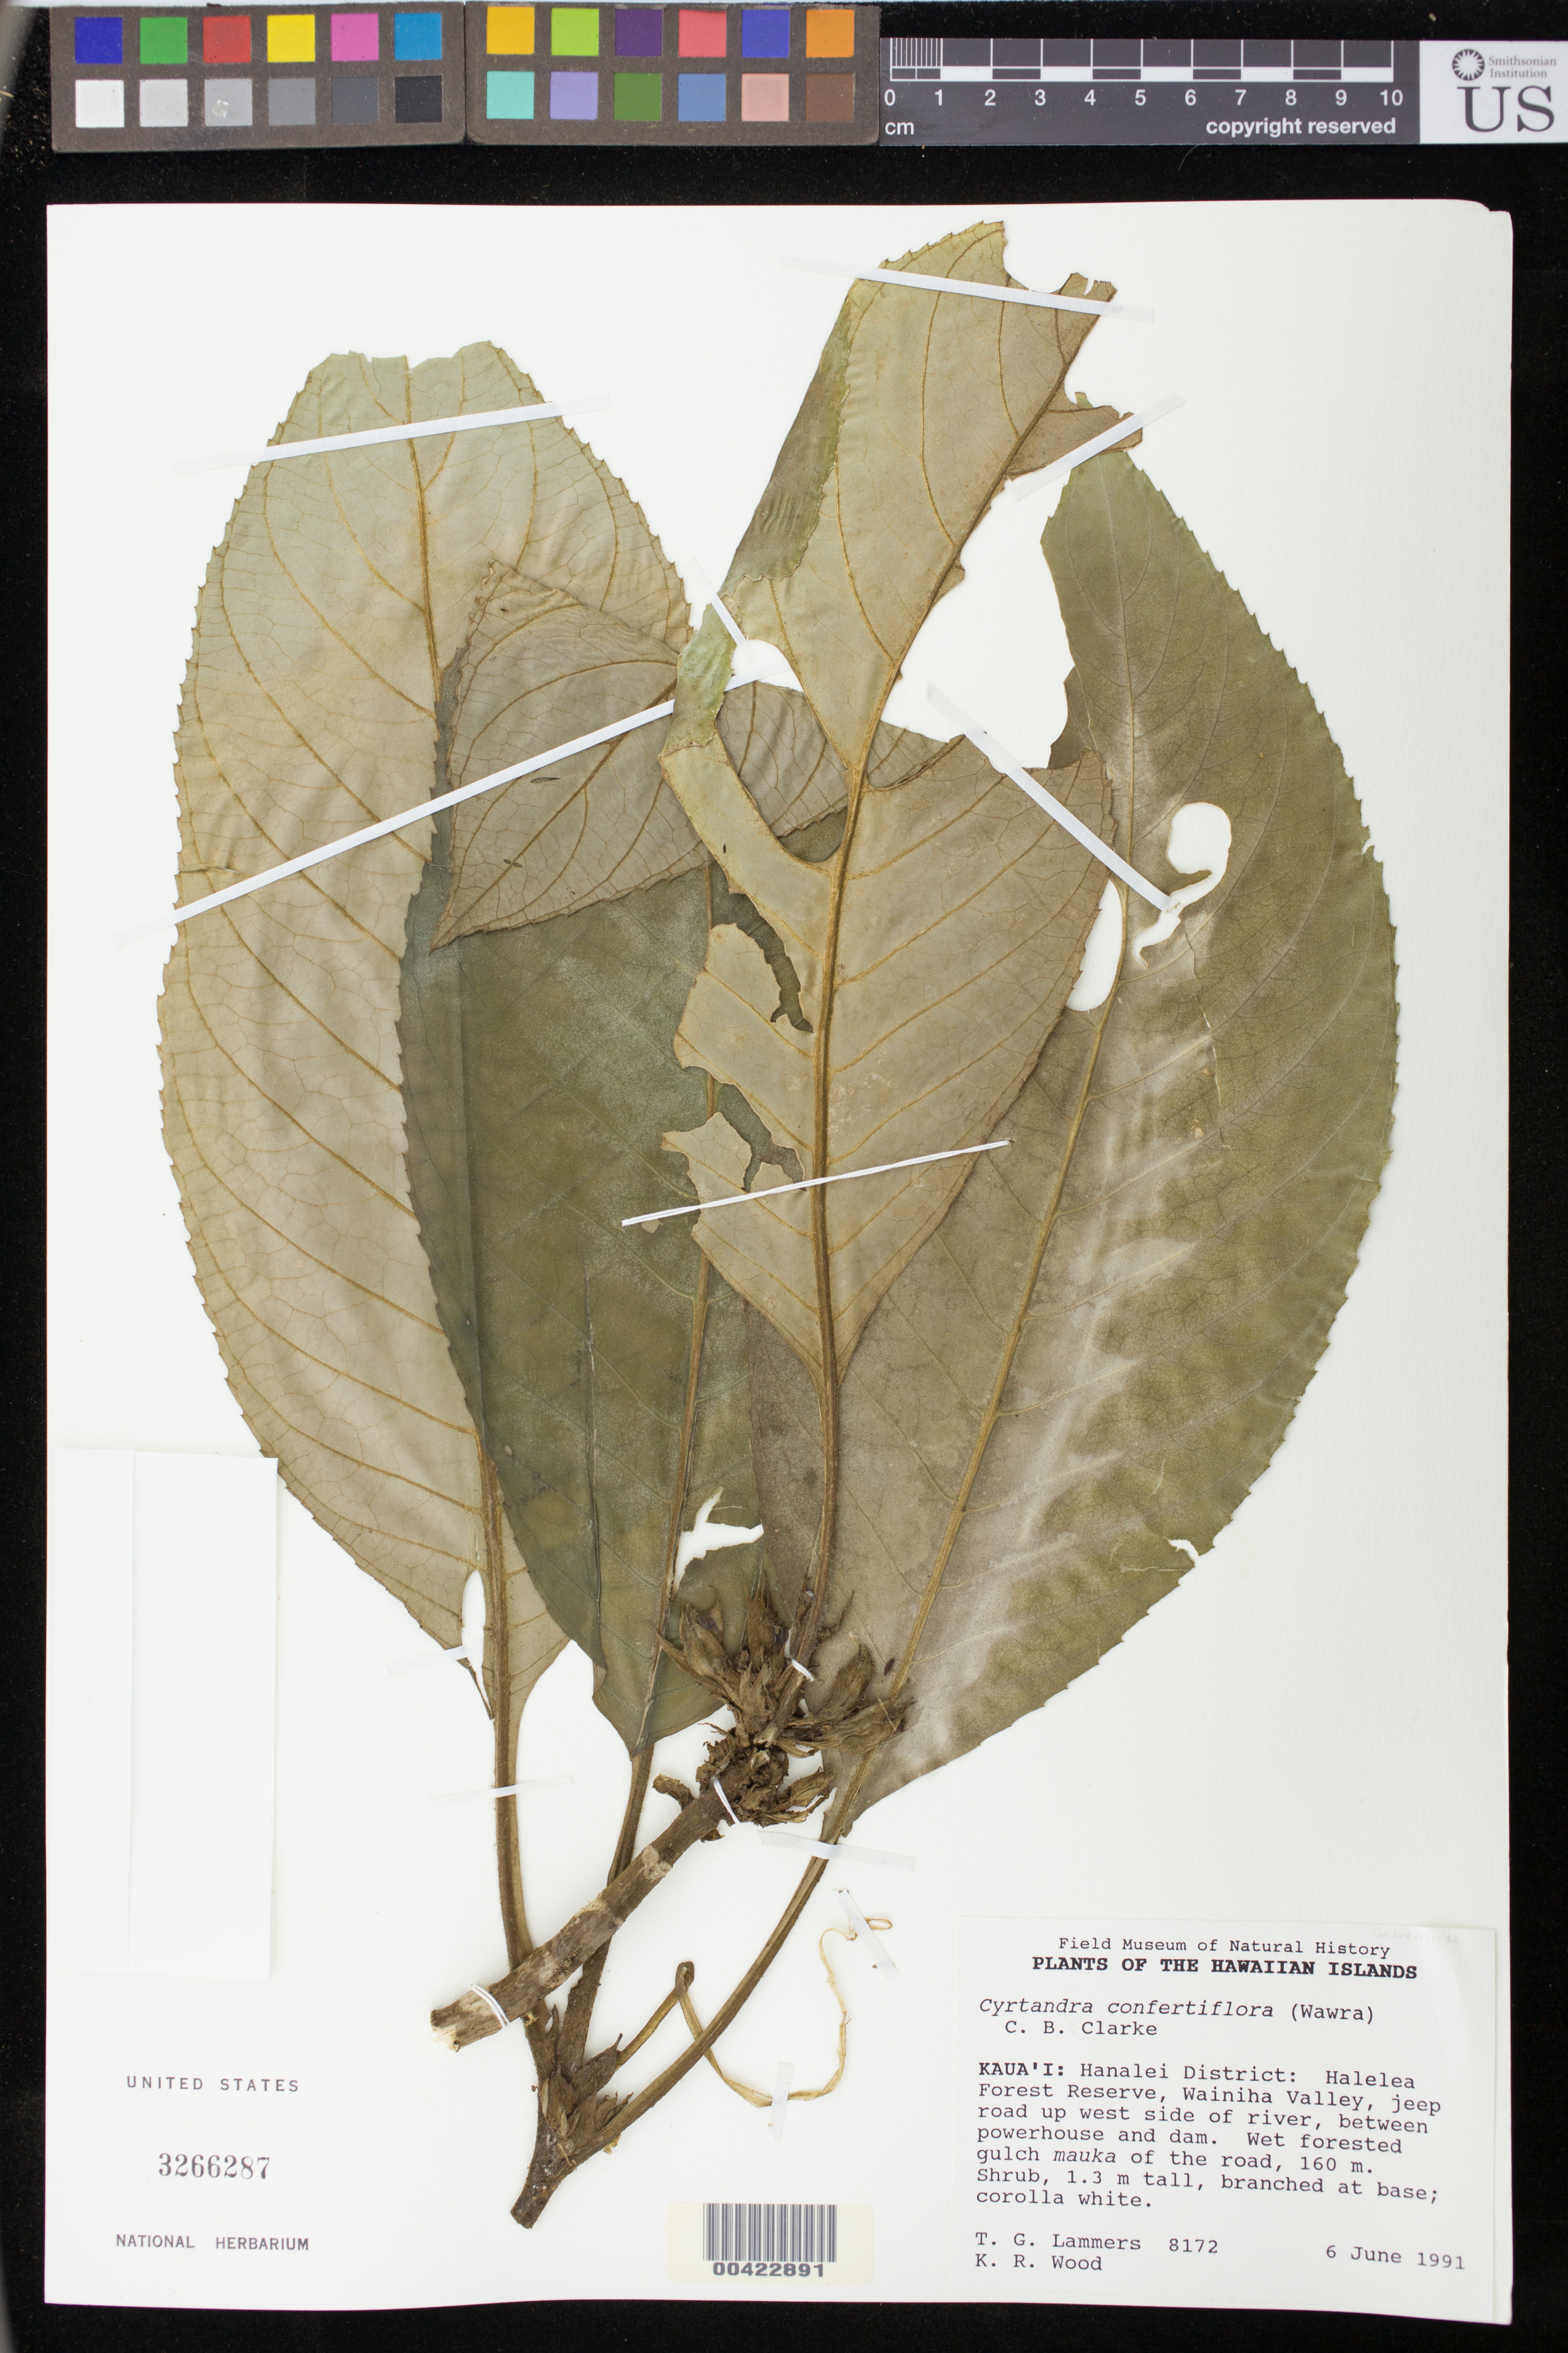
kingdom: Plantae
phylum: Tracheophyta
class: Magnoliopsida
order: Lamiales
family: Gesneriaceae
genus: Cyrtandra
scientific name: Cyrtandra confertiflora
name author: (Wawra) C.B. Clarke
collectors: T. G. Lammers & K. R. Wood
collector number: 8172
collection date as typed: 06 Jun 1991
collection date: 1991-06-06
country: United States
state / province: Hawaii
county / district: Kauai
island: Kaua'i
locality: Hanalei Dist, Halelea Forest Reserve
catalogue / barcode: US 3266287